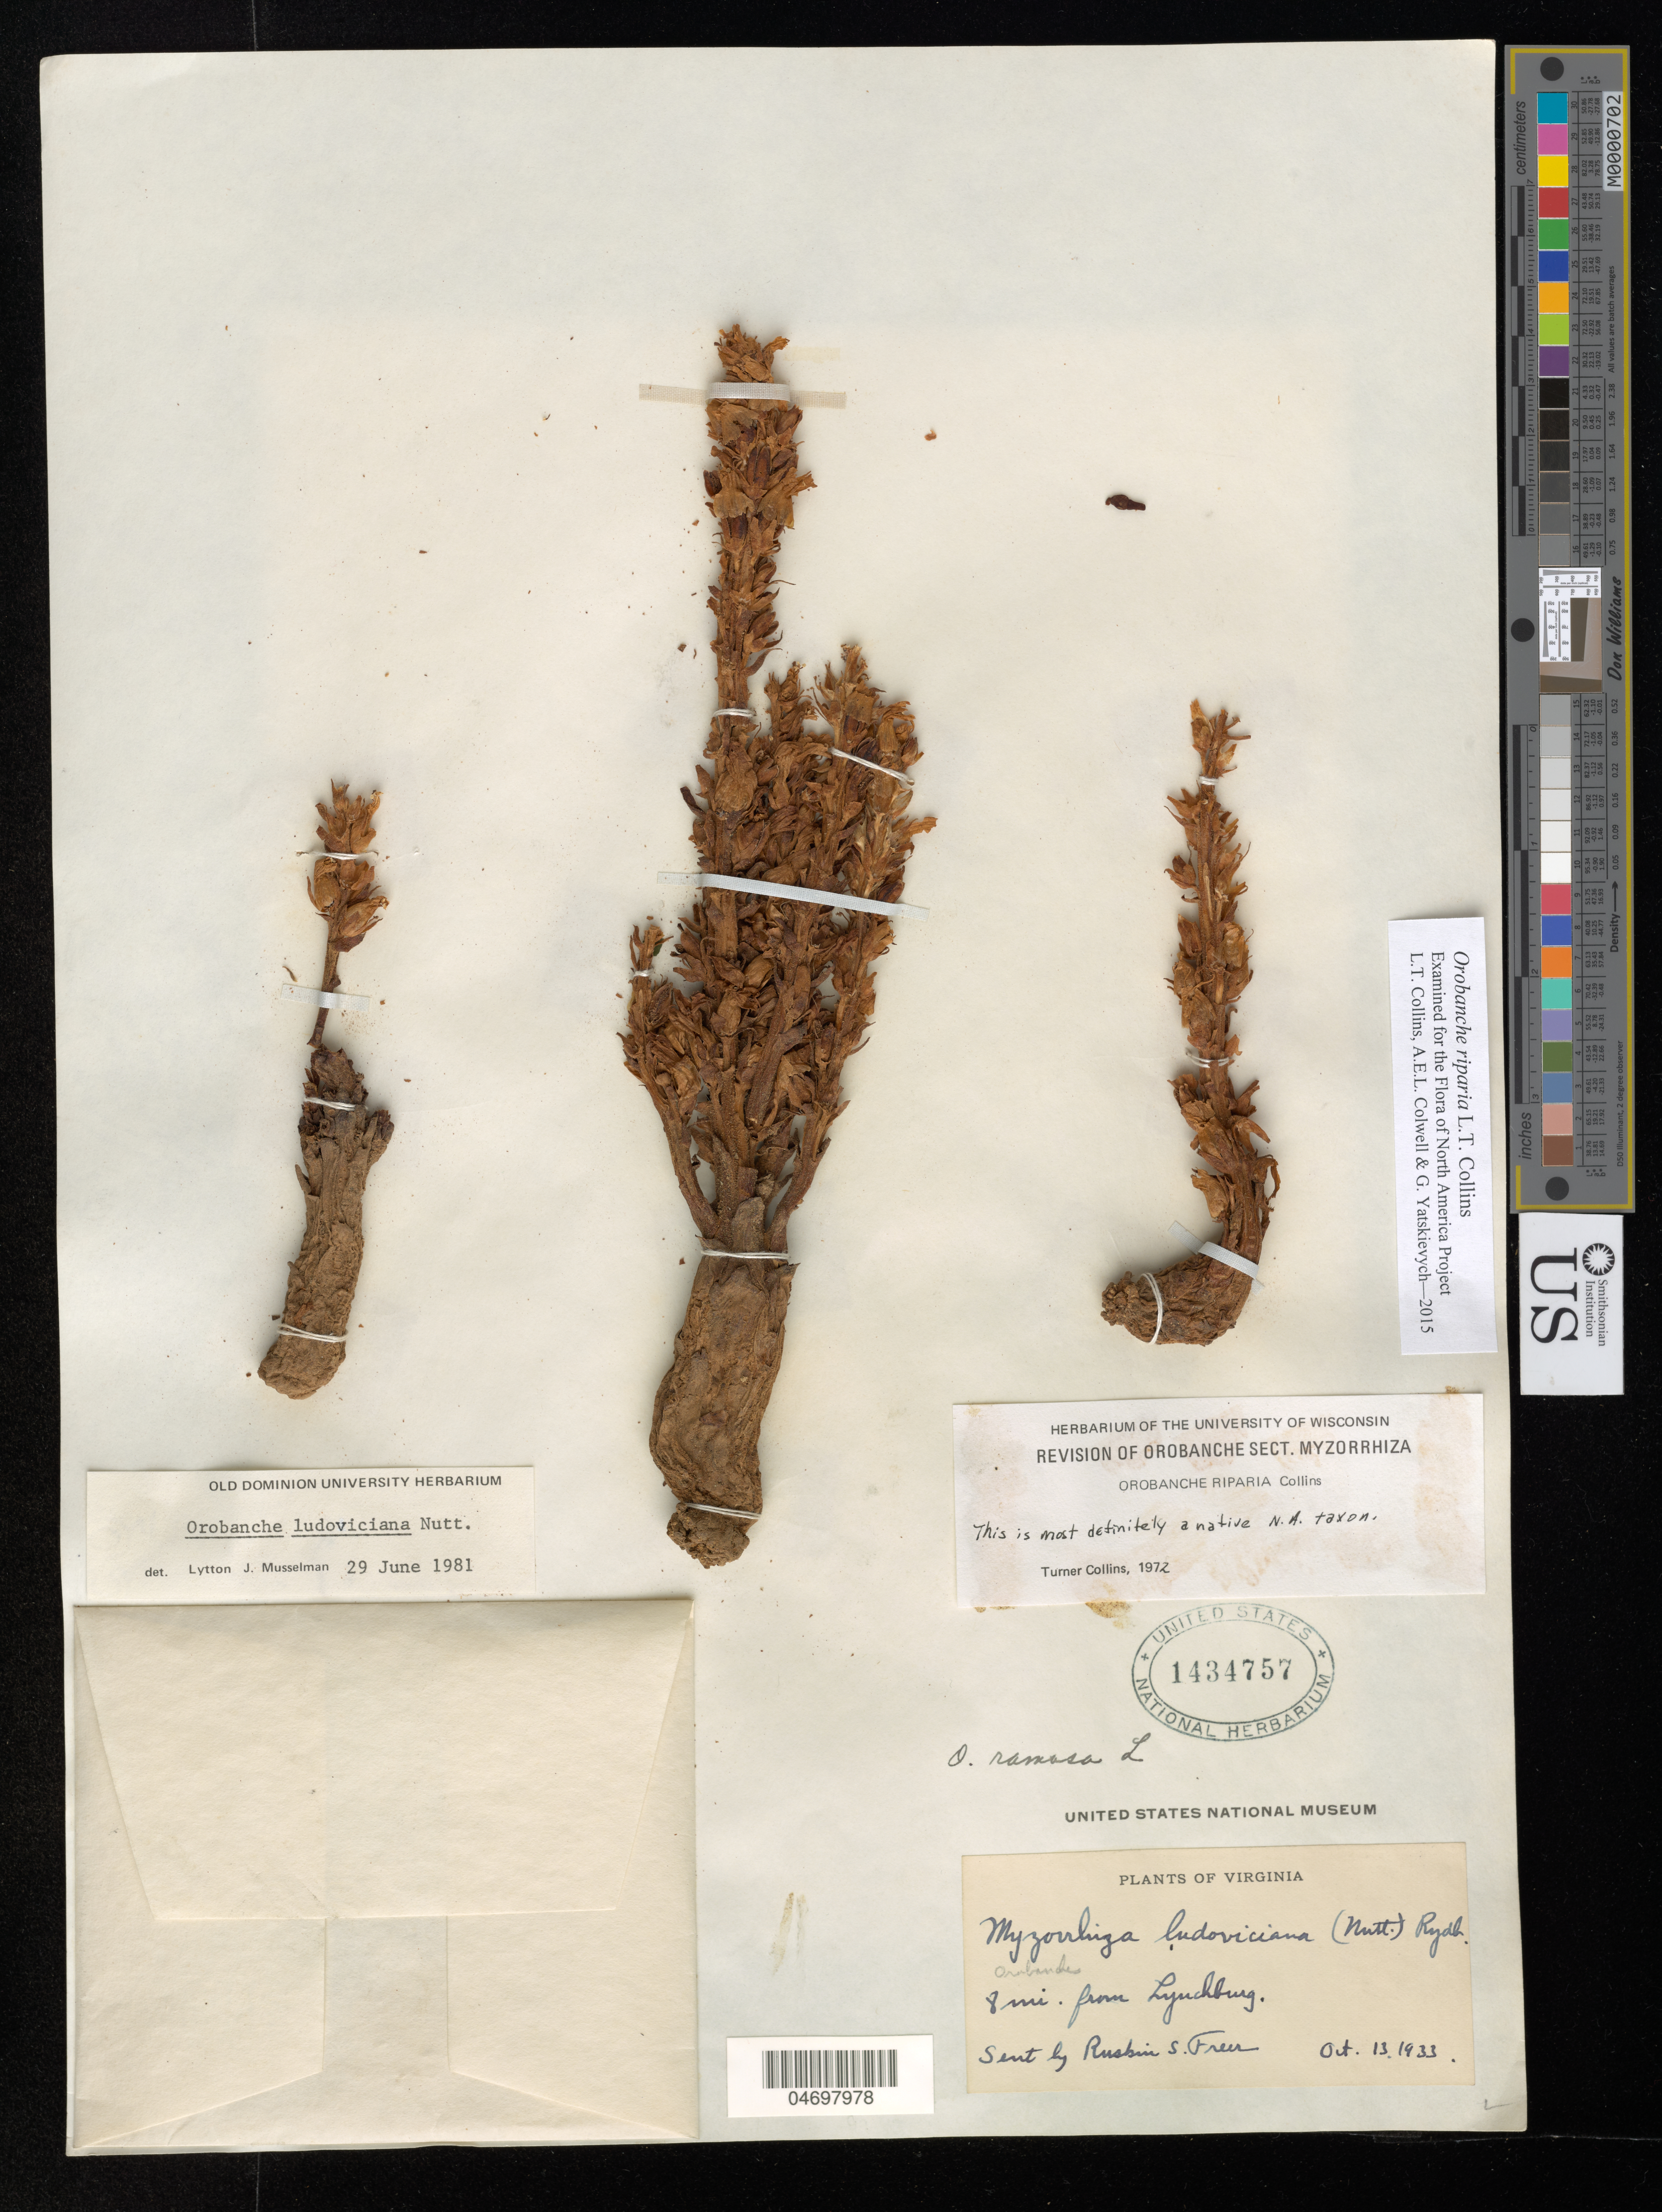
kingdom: Plantae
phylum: Tracheophyta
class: Magnoliopsida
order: Lamiales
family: Orobanchaceae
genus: Orobanche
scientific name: Orobanche riparia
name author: L.T. Collins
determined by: Collins, L. T.; Colwell, A. E.; Yatskievych, G. A.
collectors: R. Freer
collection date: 1933-10-13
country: United States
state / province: Virginia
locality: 8 miles from Lynchburg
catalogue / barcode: US 1434757